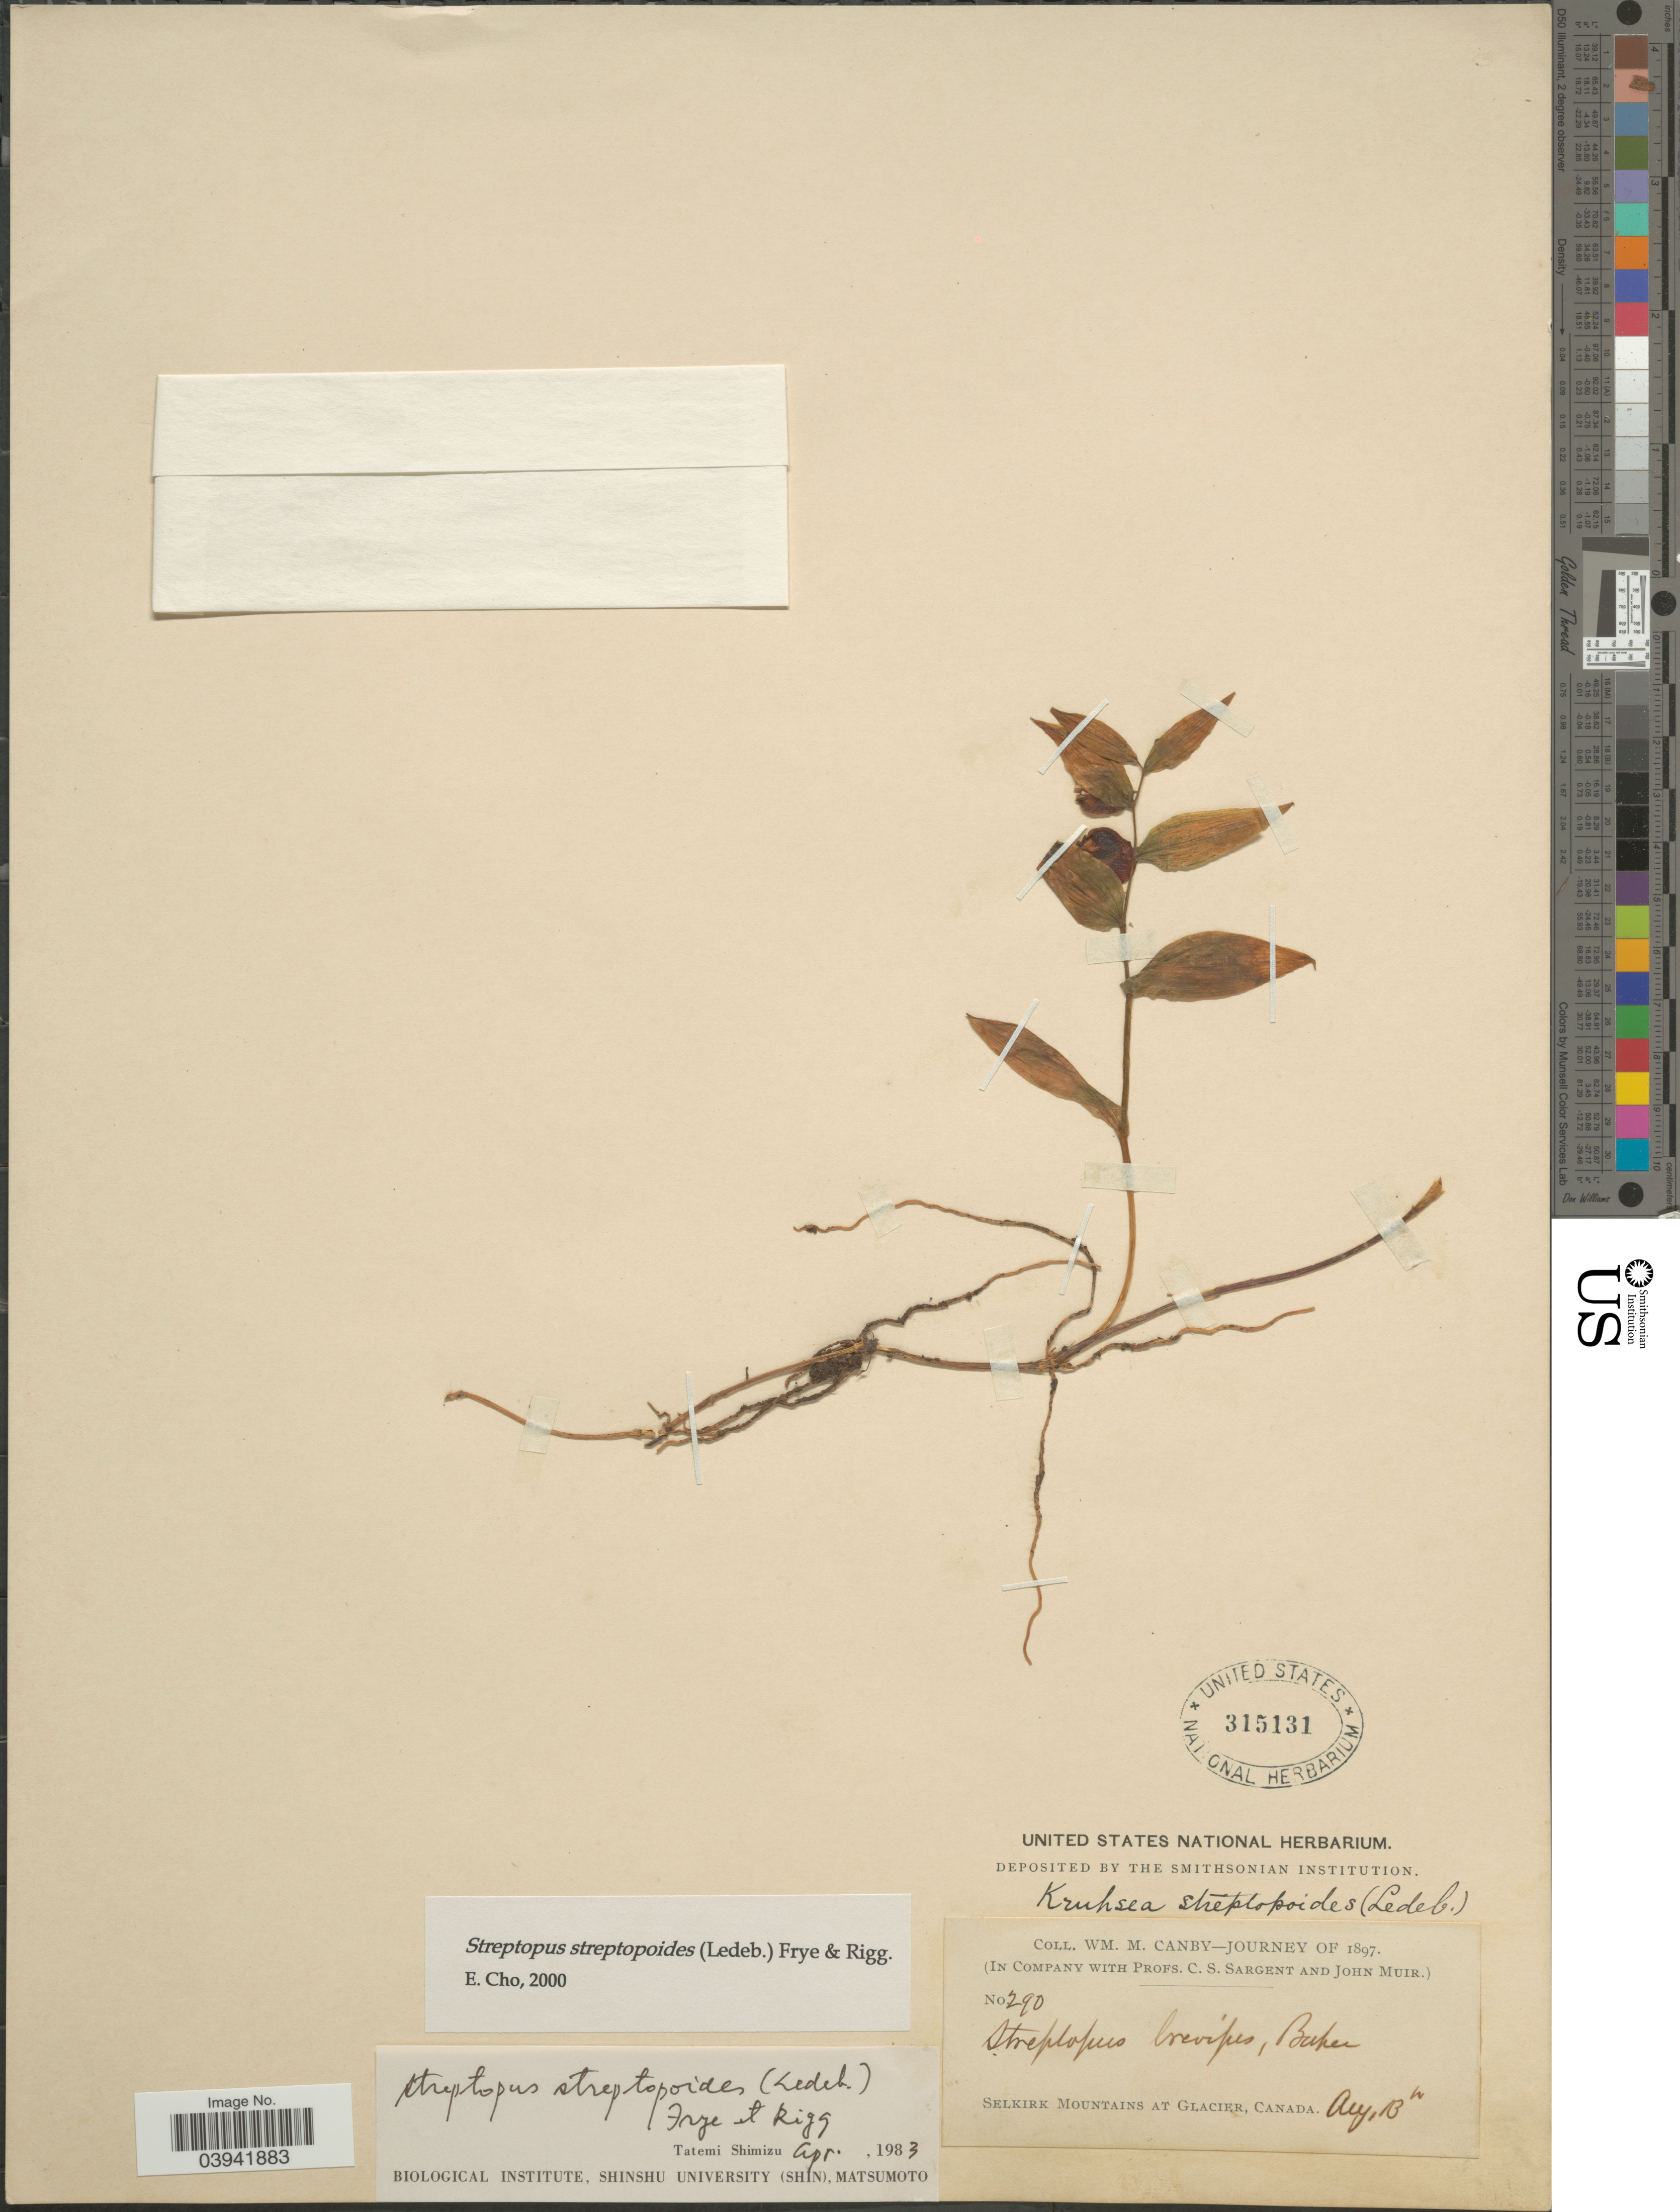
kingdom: Plantae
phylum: Tracheophyta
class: Liliopsida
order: Liliales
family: Liliaceae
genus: Streptopus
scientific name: Streptopus streptopoides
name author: (Ledeb.) Frye & Rigg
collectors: W. Canby, C. S. Sargent & J. Muir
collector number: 290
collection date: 1897-08-13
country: Canada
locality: Selkirk Mountains at Glacier.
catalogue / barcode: US 315131